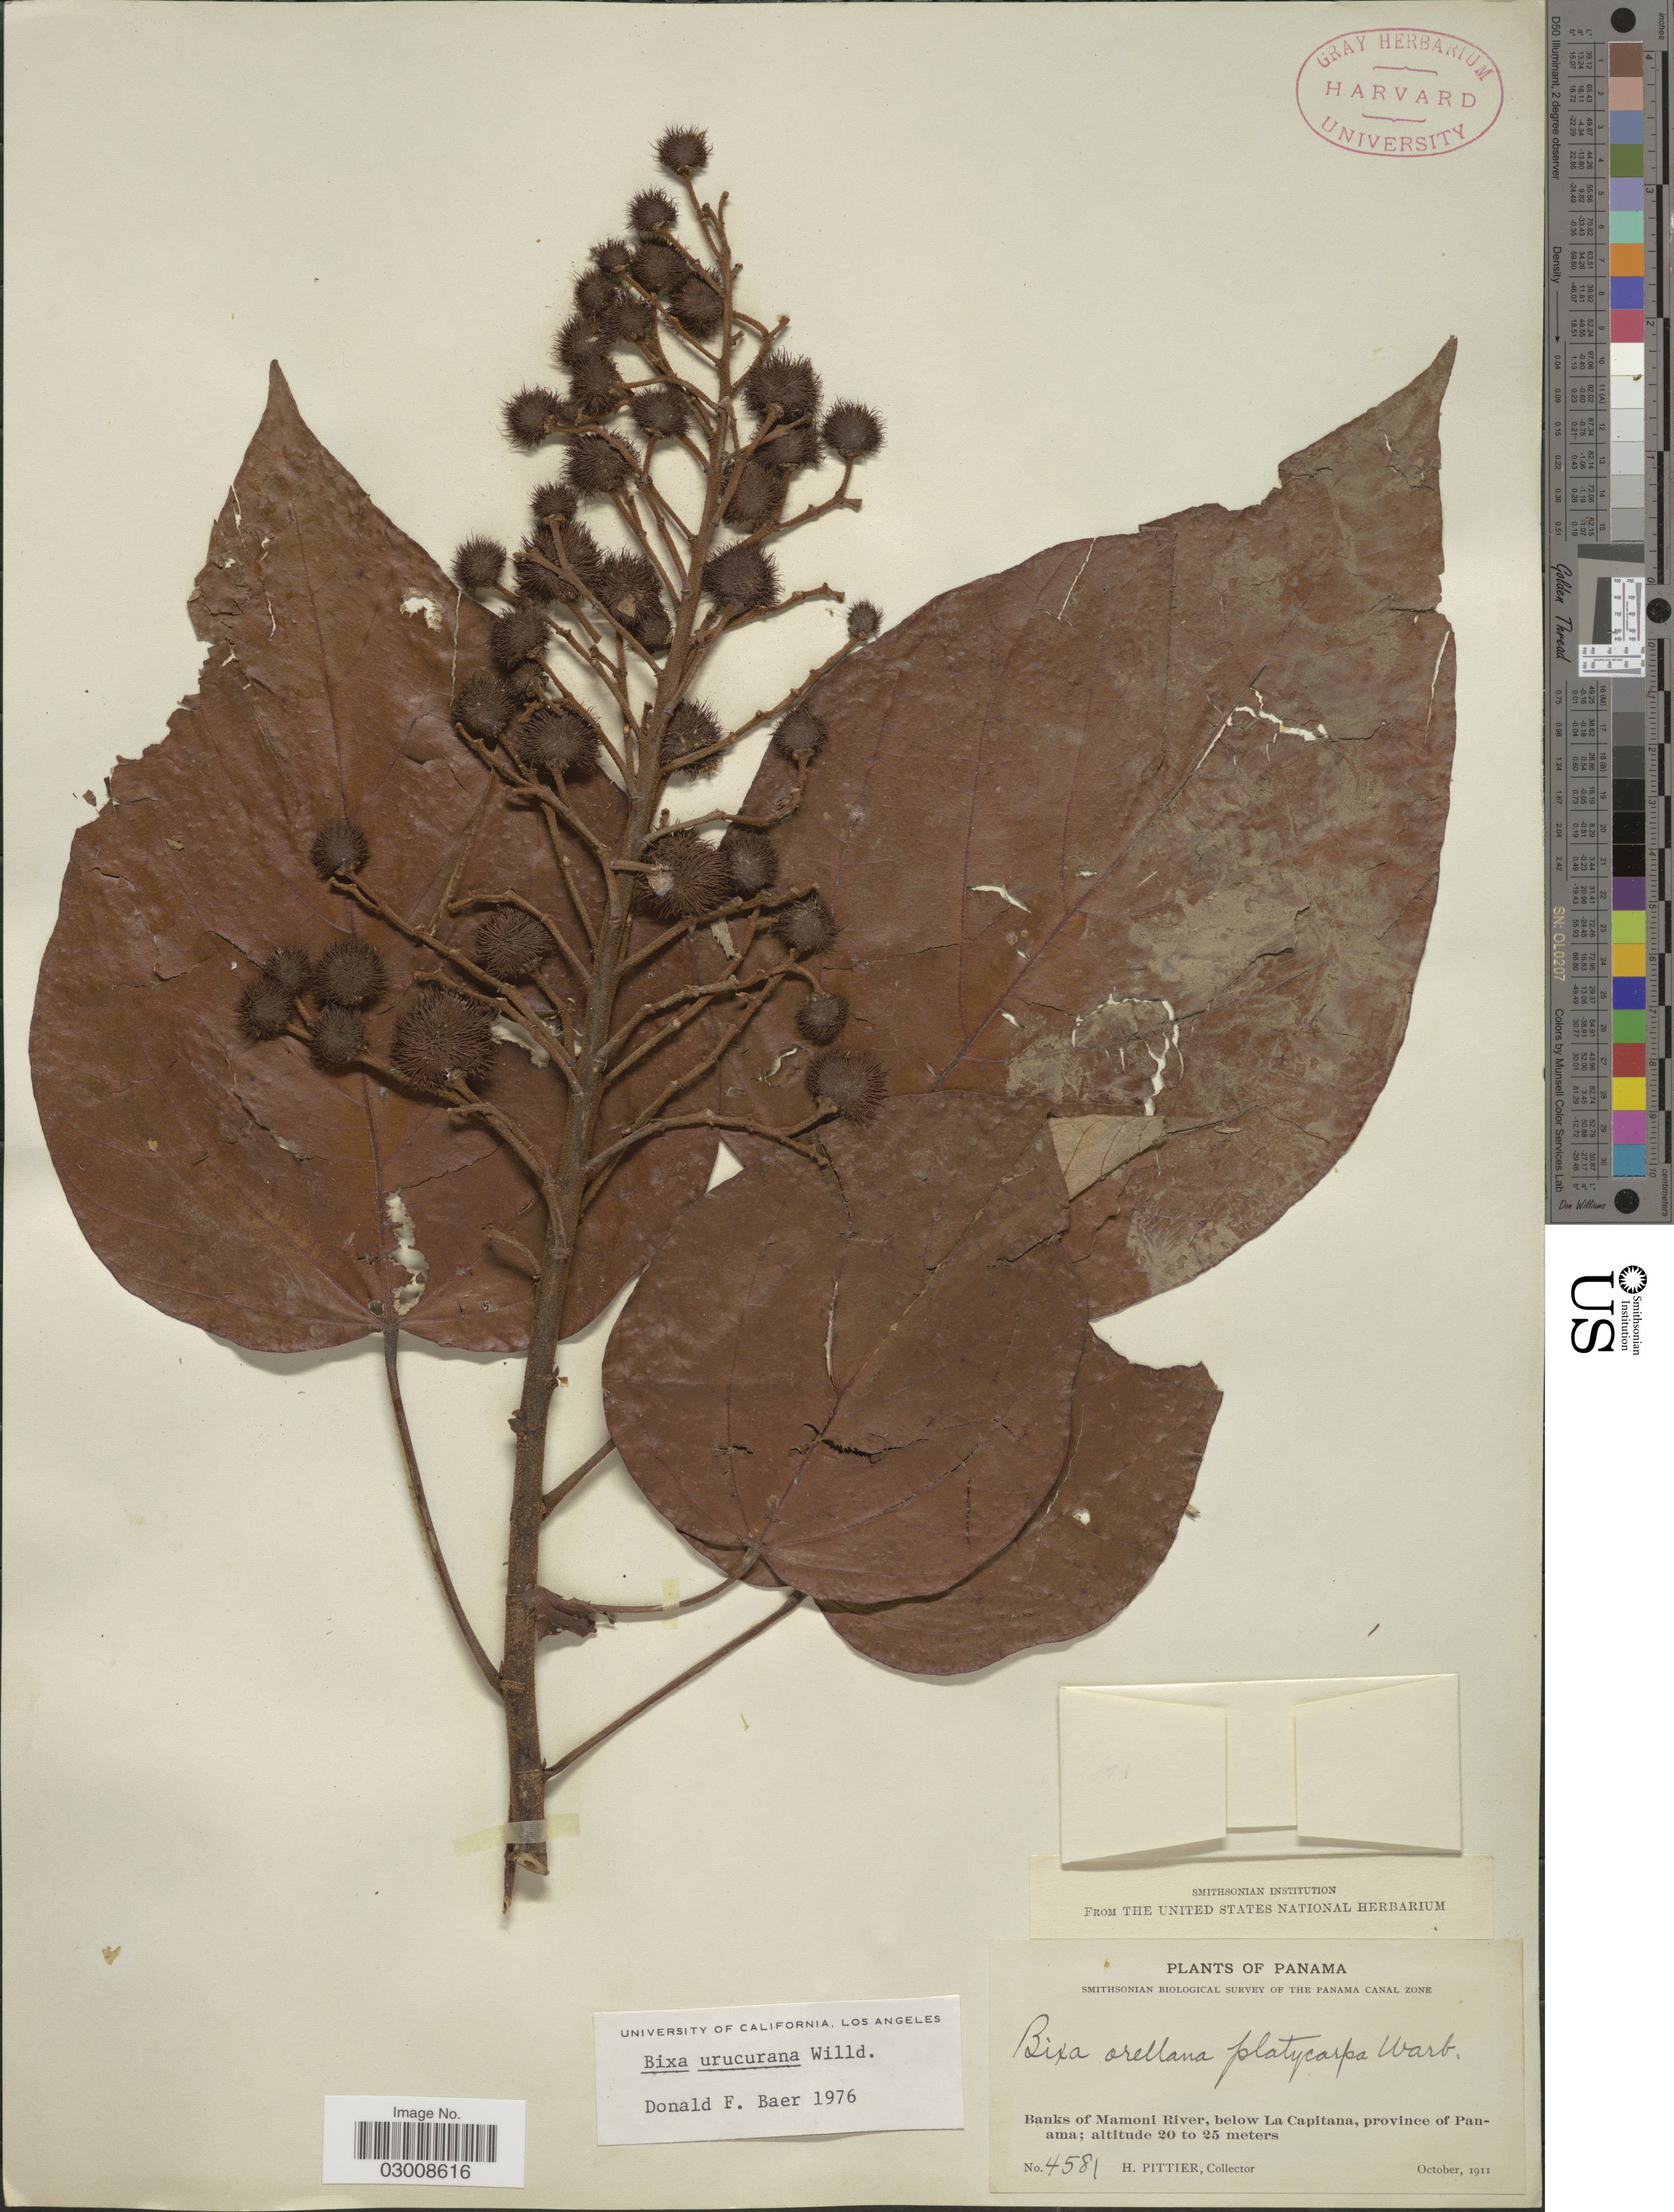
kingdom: Plantae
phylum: Tracheophyta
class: Magnoliopsida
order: Malvales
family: Bixaceae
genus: Bixa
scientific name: Bixa urucurana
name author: Willd.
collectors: H. F. Pittier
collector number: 4581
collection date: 1911-10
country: Panama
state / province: Panamá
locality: Banks of Mamoni River, below La Capitana.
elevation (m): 20